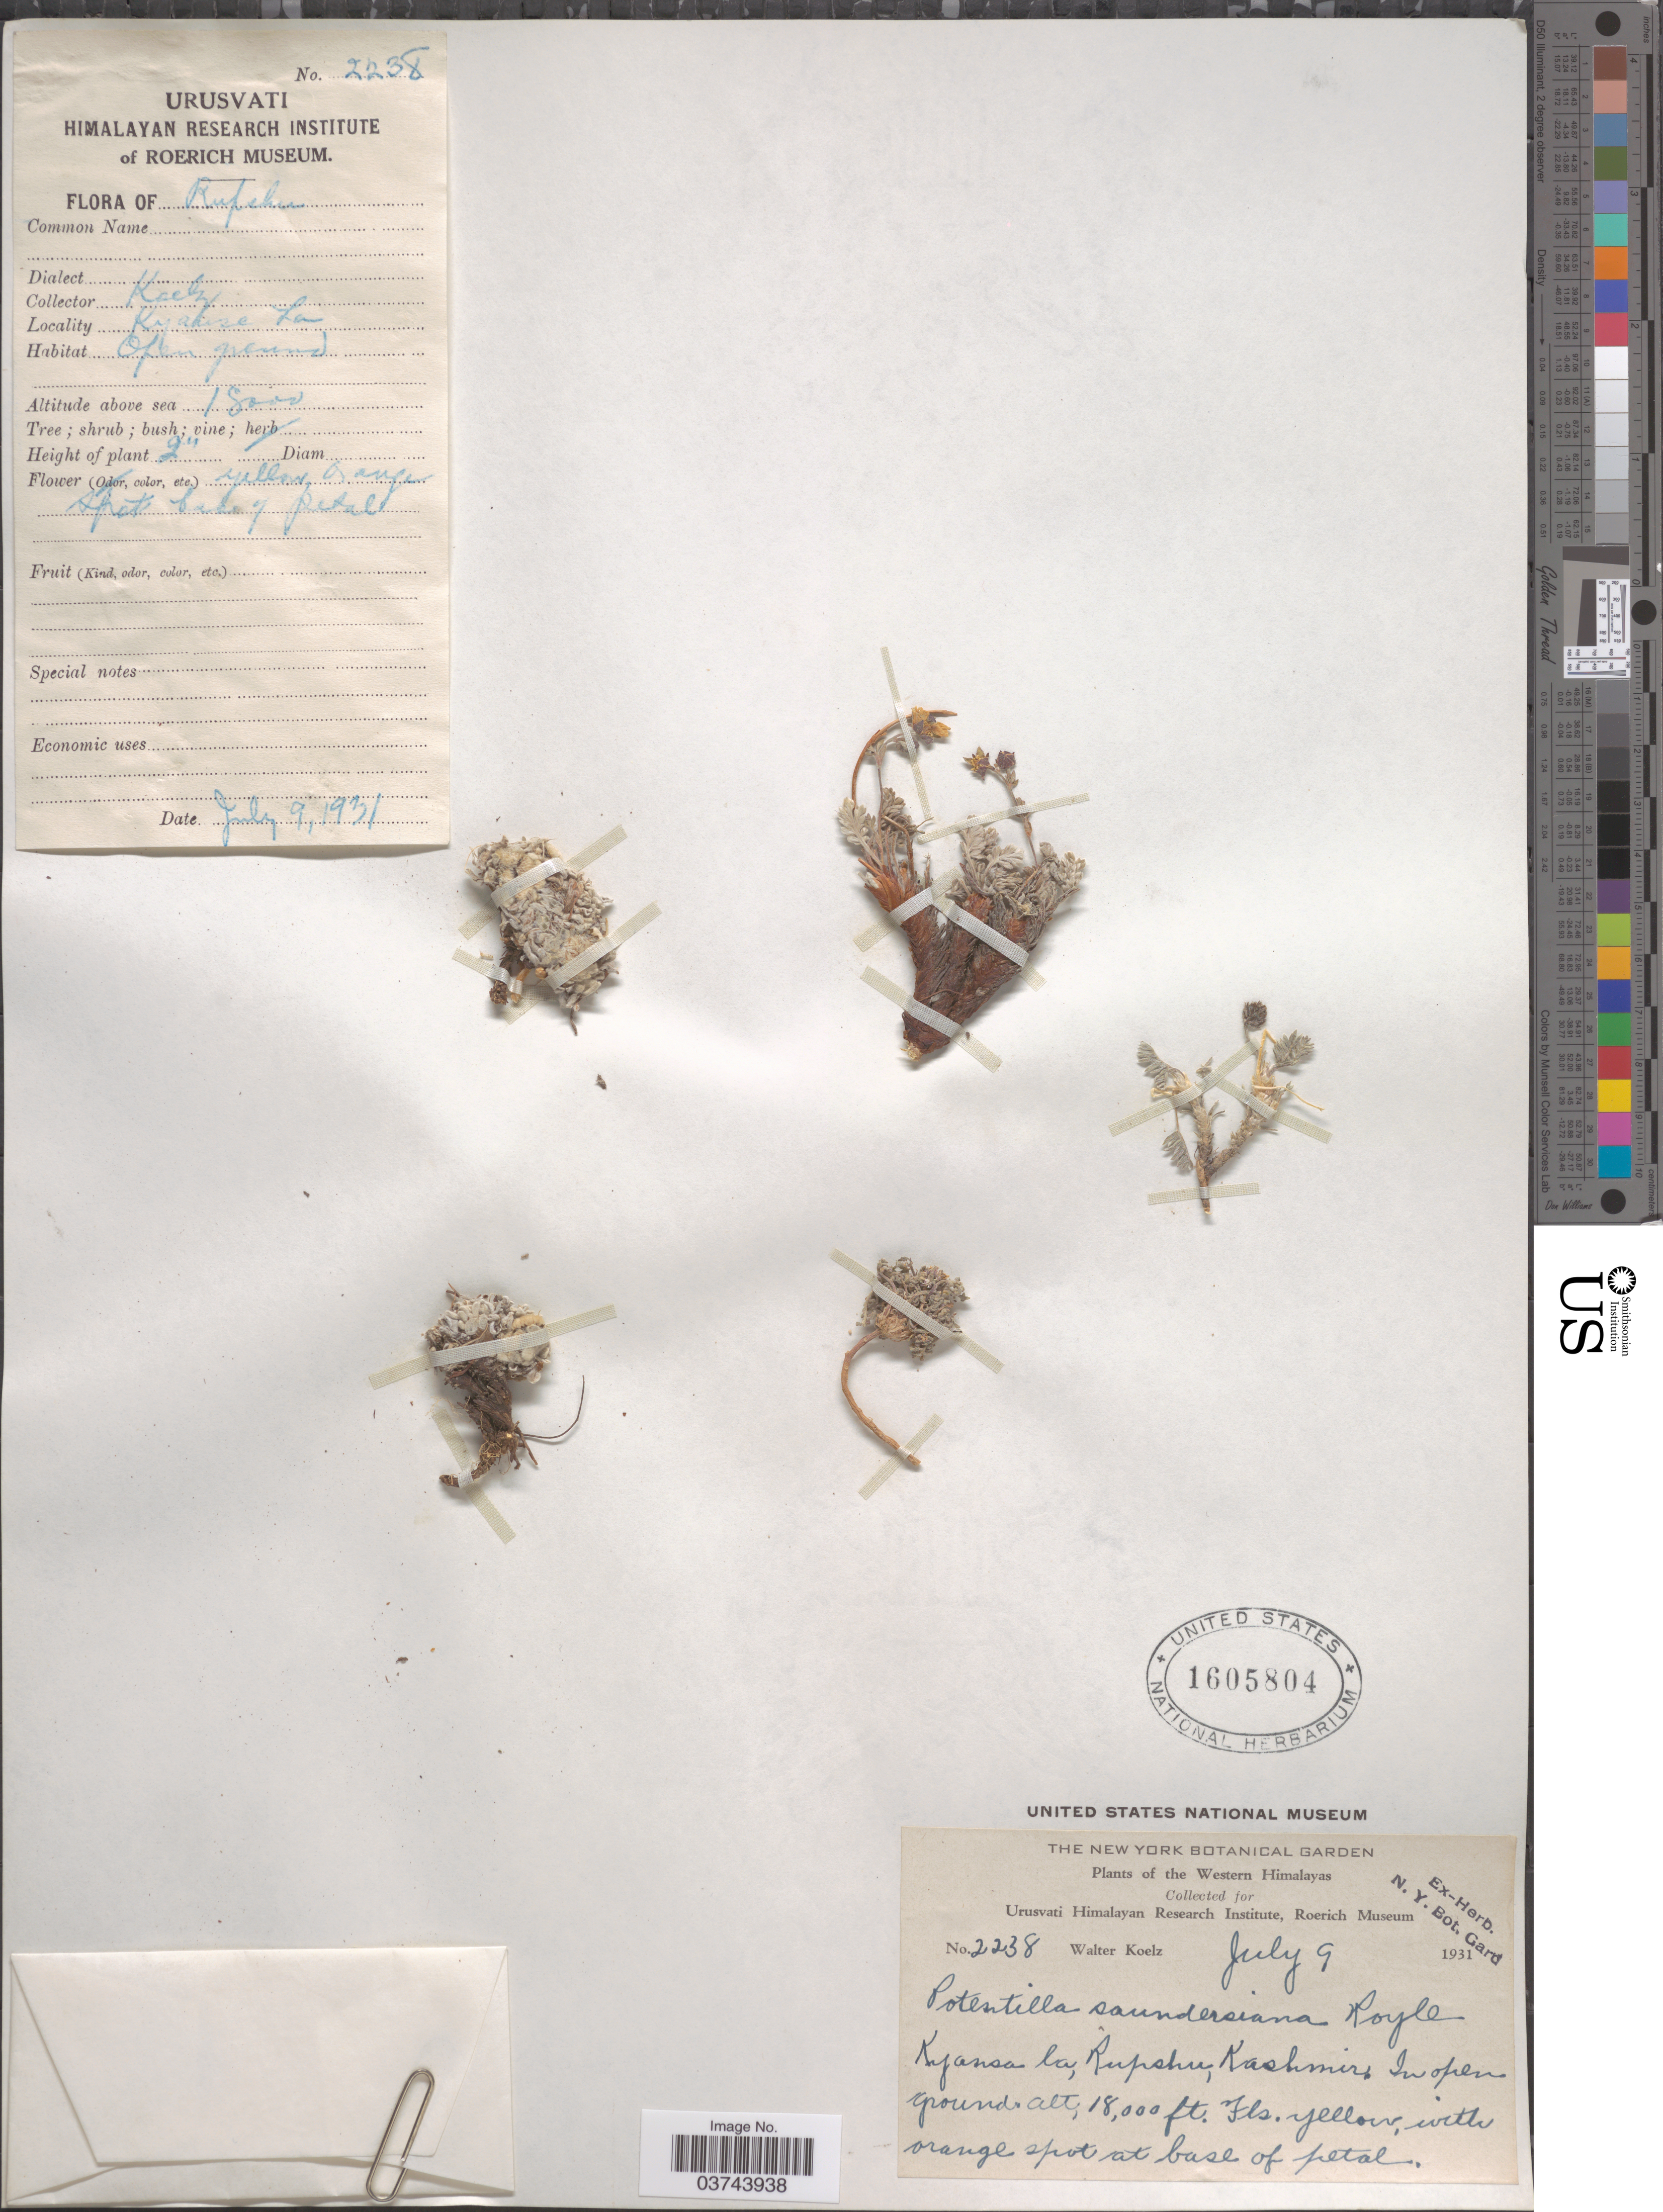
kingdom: Plantae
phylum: Tracheophyta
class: Magnoliopsida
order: Rosales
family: Rosaceae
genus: Potentilla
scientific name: Potentilla saundersiana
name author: Royle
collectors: W. N. Koelz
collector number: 2238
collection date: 1931-07-09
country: India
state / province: Jammu and Kashmir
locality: Western Himalayas. Kyansa la, Rupshu, Kashmir.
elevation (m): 5486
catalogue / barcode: US 1605804